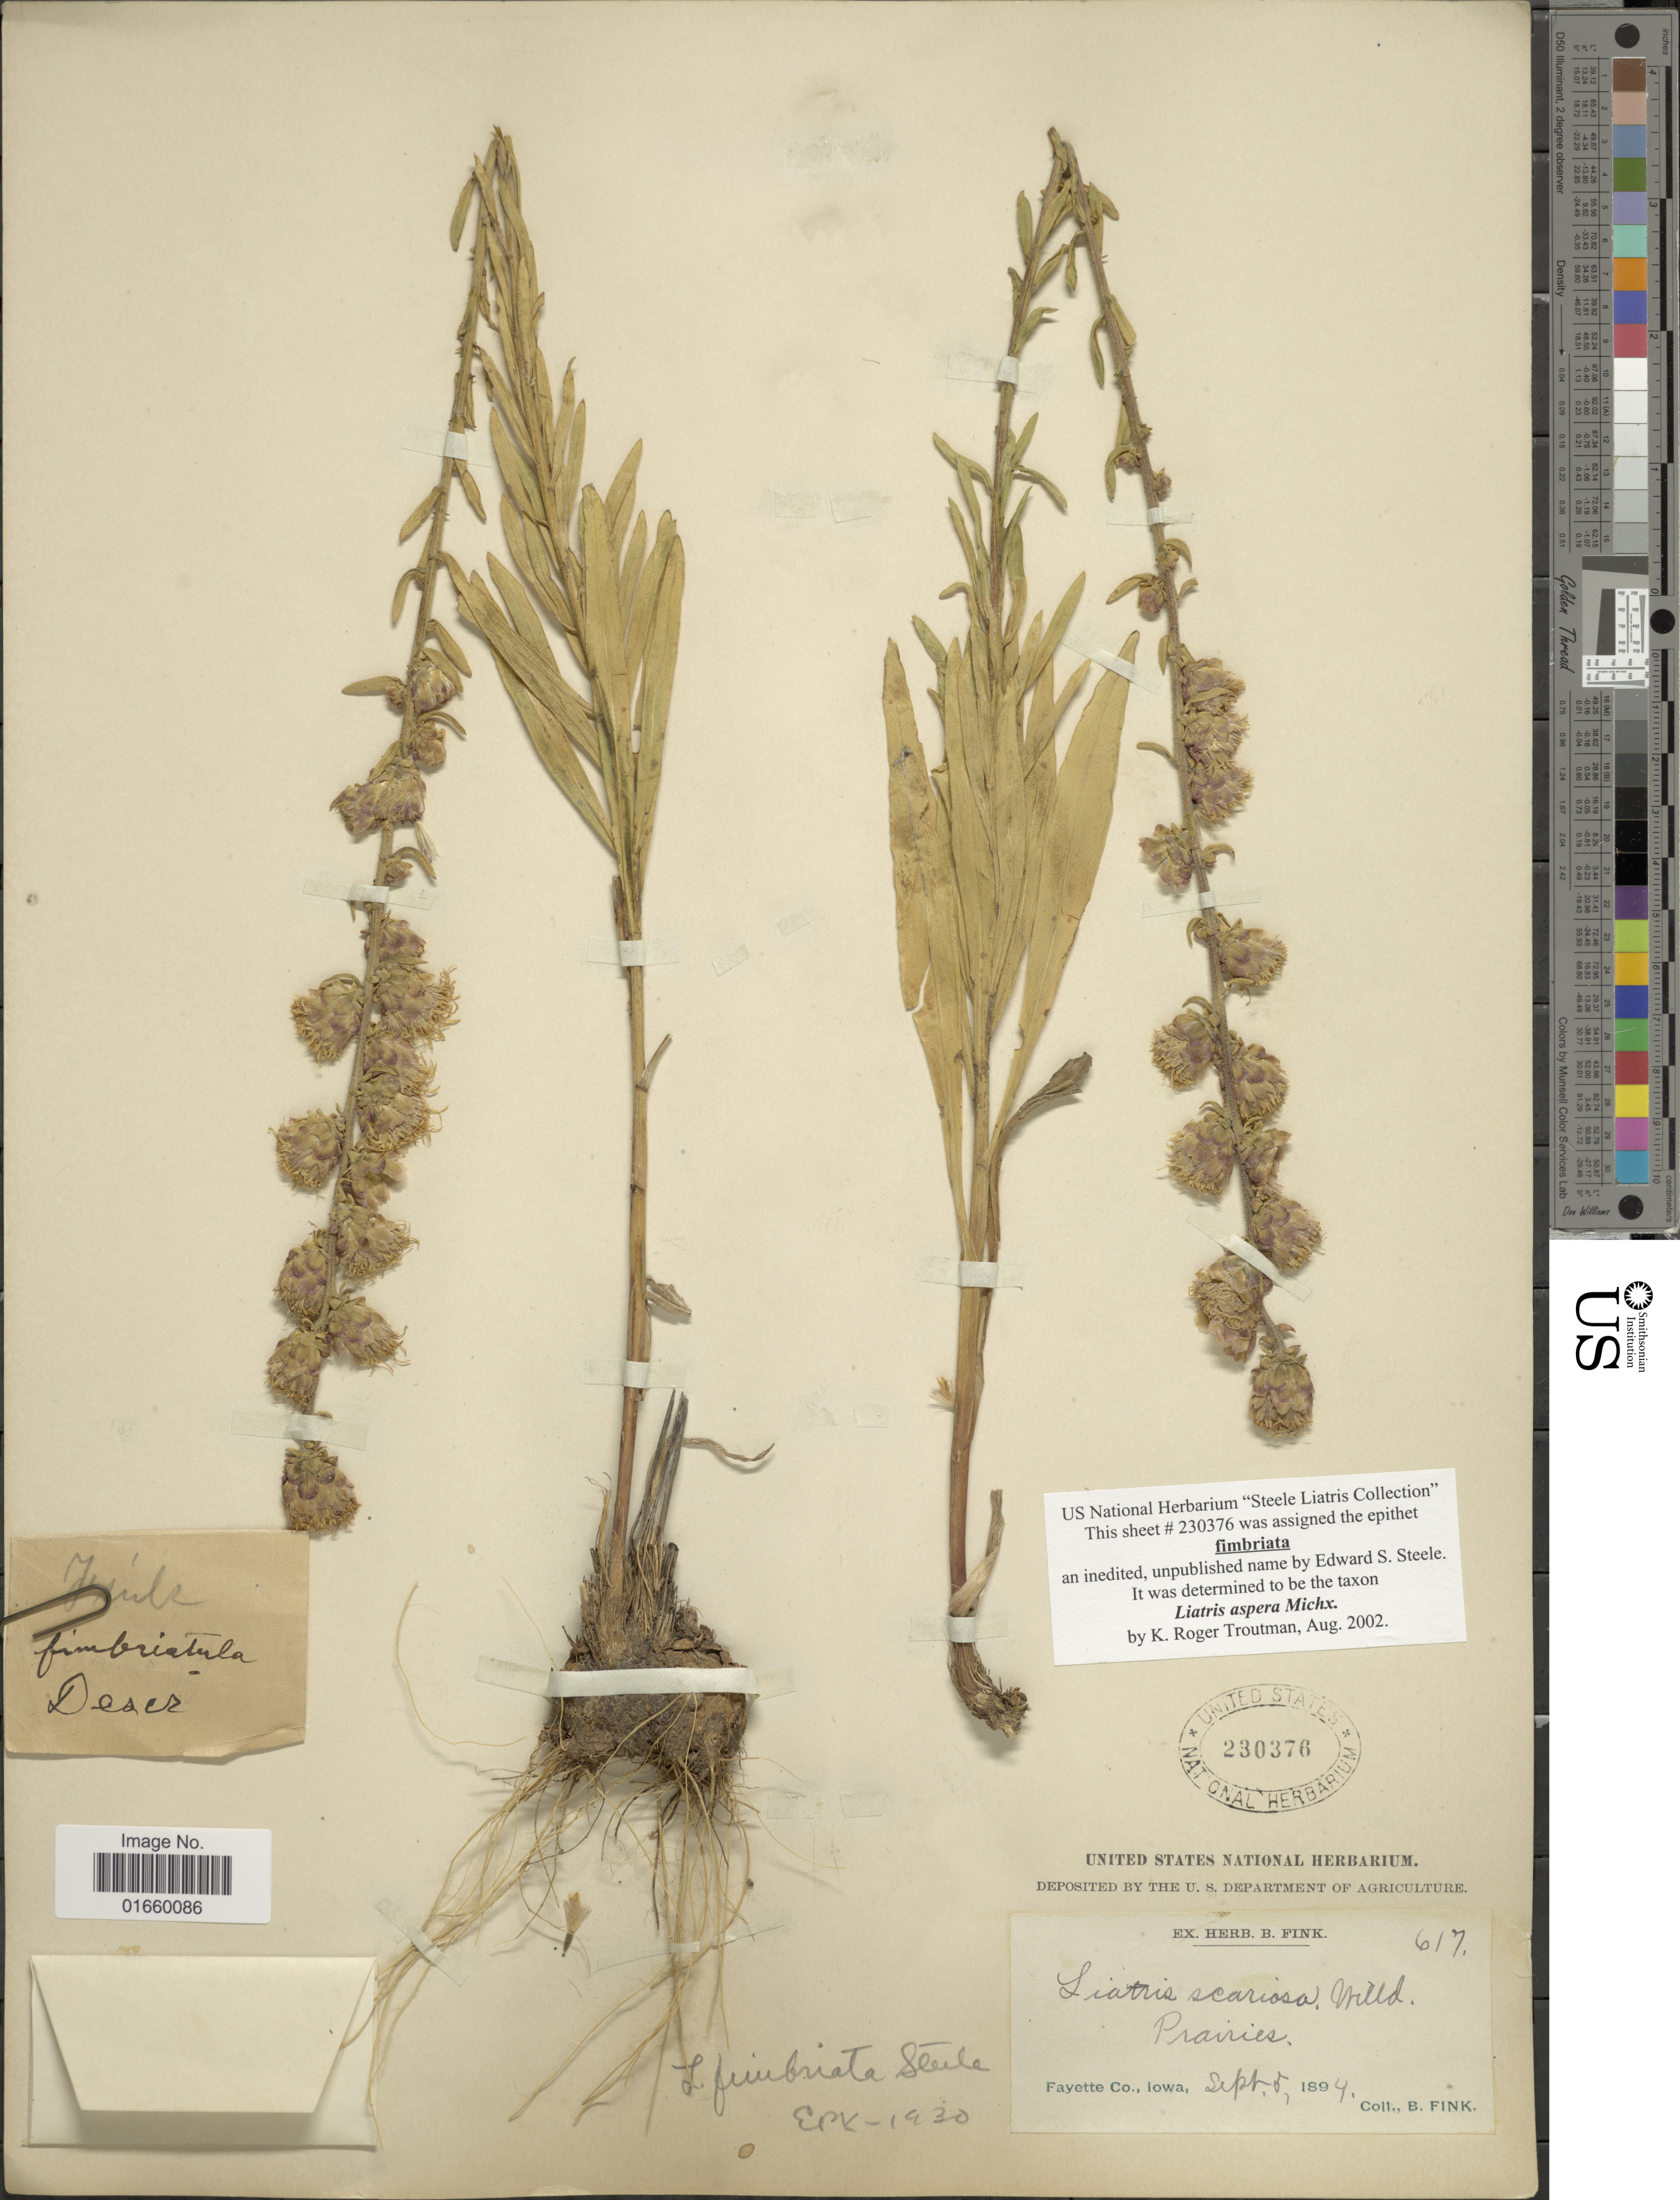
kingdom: Plantae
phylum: Tracheophyta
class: Magnoliopsida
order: Asterales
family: Asteraceae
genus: Liatris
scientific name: Liatris aspera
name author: Michx.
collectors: B. Fink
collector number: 617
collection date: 1894-09-05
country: United States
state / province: Iowa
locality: Fayette Co., Iowa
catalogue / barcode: US 230376